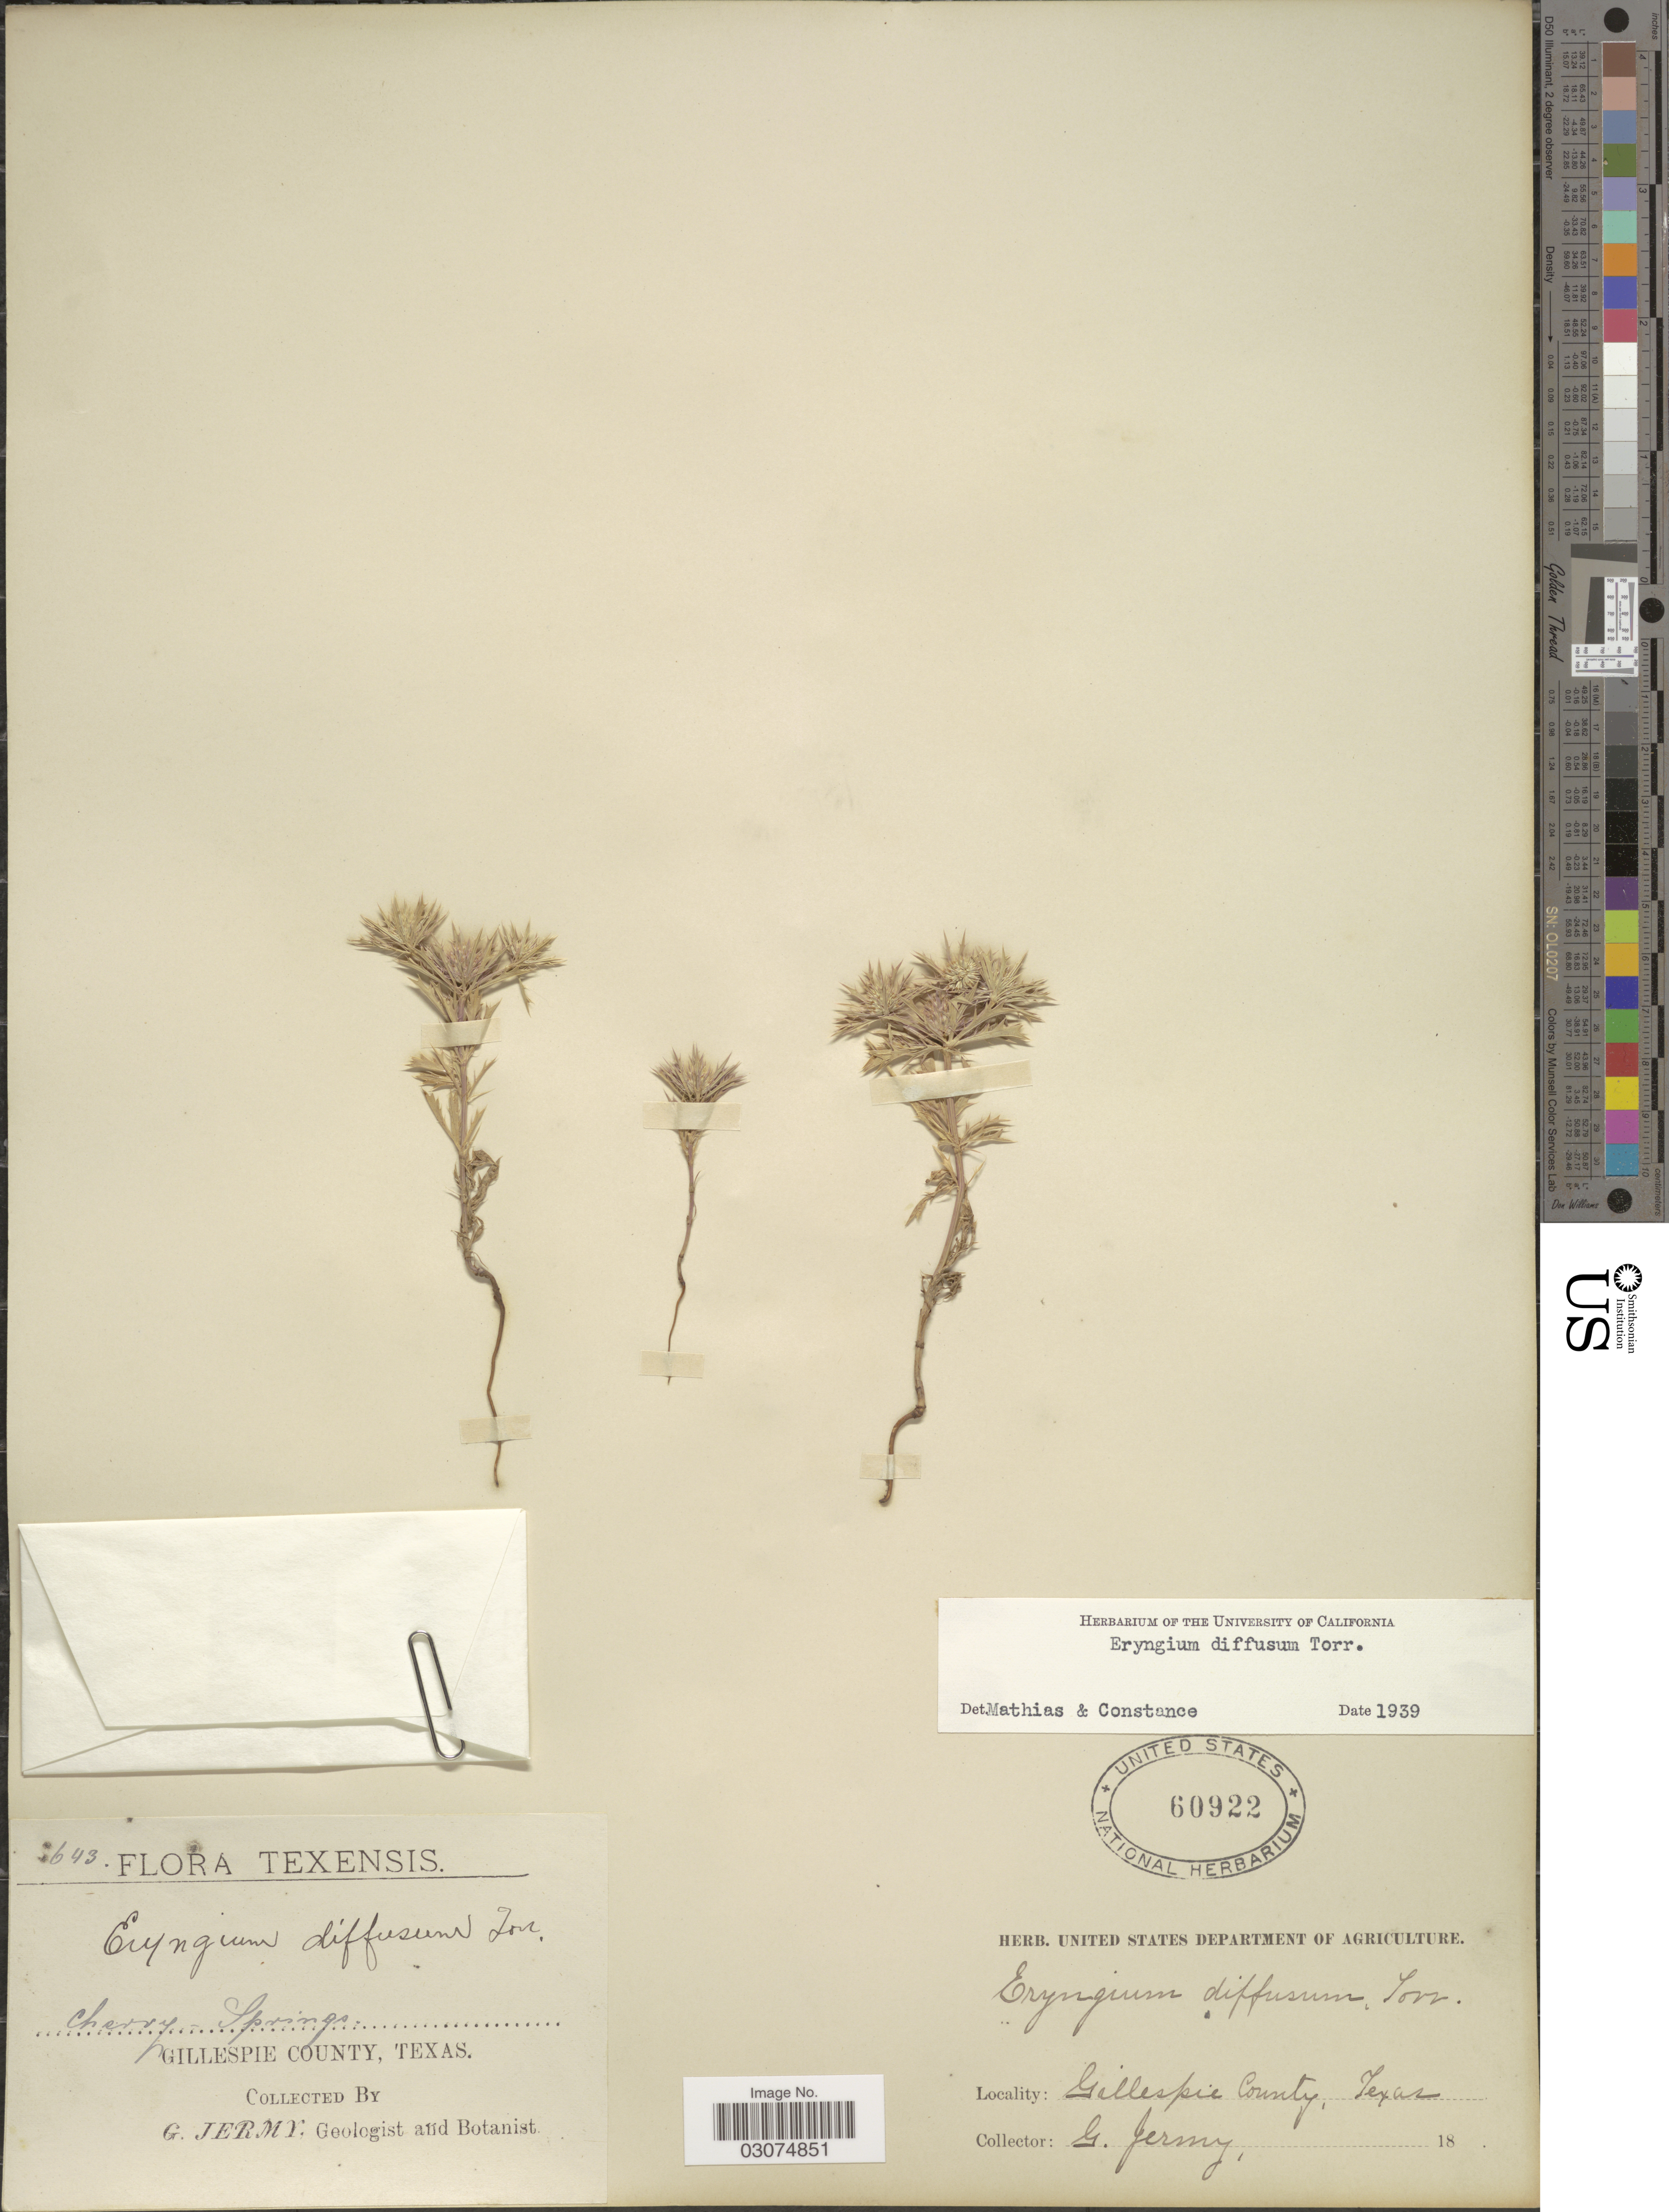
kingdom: Plantae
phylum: Tracheophyta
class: Magnoliopsida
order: Apiales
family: Apiaceae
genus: Eryngium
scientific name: Eryngium diffusum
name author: Torr.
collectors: G. Jermy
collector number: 643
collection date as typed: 18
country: United States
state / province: Texas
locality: Cherry Springs. Gillespie County.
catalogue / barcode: US 60922